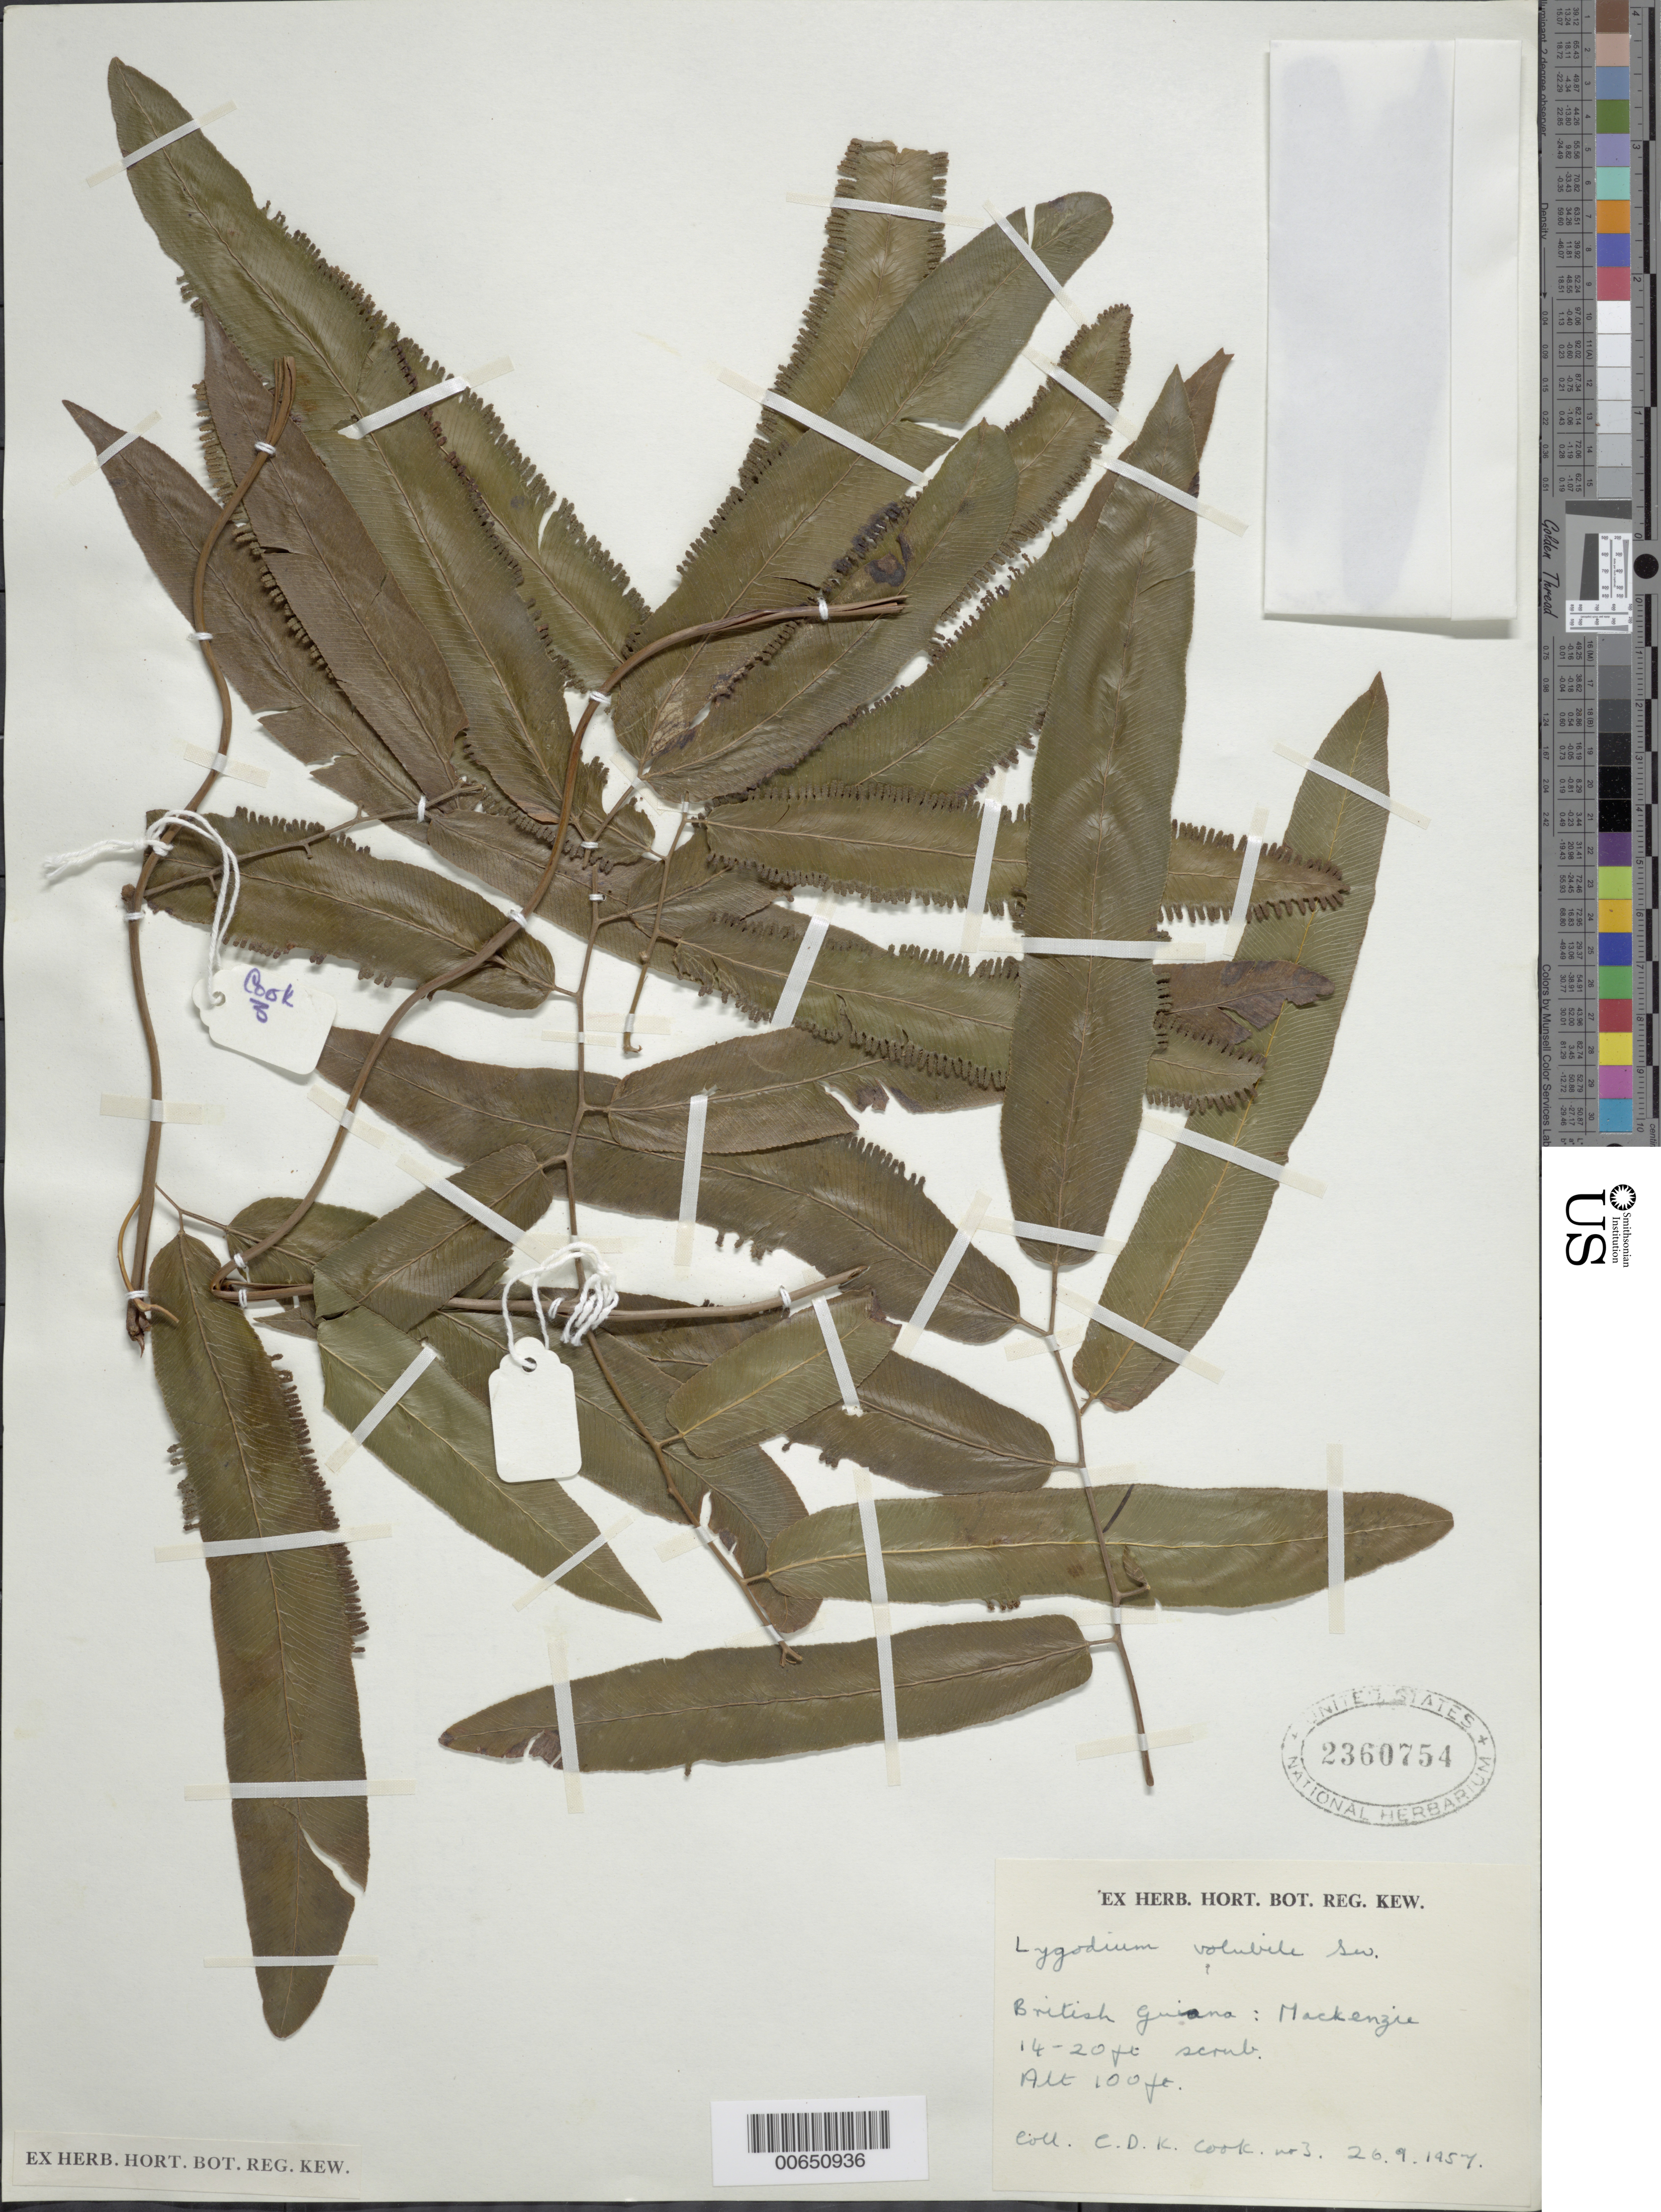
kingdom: Plantae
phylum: Tracheophyta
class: Polypodiopsida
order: Schizaeales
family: Lygodiaceae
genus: Lygodium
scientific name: Lygodium volubile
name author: Sw.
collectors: C. D. K. Cook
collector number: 3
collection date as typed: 26-Sep-57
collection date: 1957-09-26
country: Guyana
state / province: U. Demerara-Berbice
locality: MacKenzie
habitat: On scrub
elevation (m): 30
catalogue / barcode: US 2360754